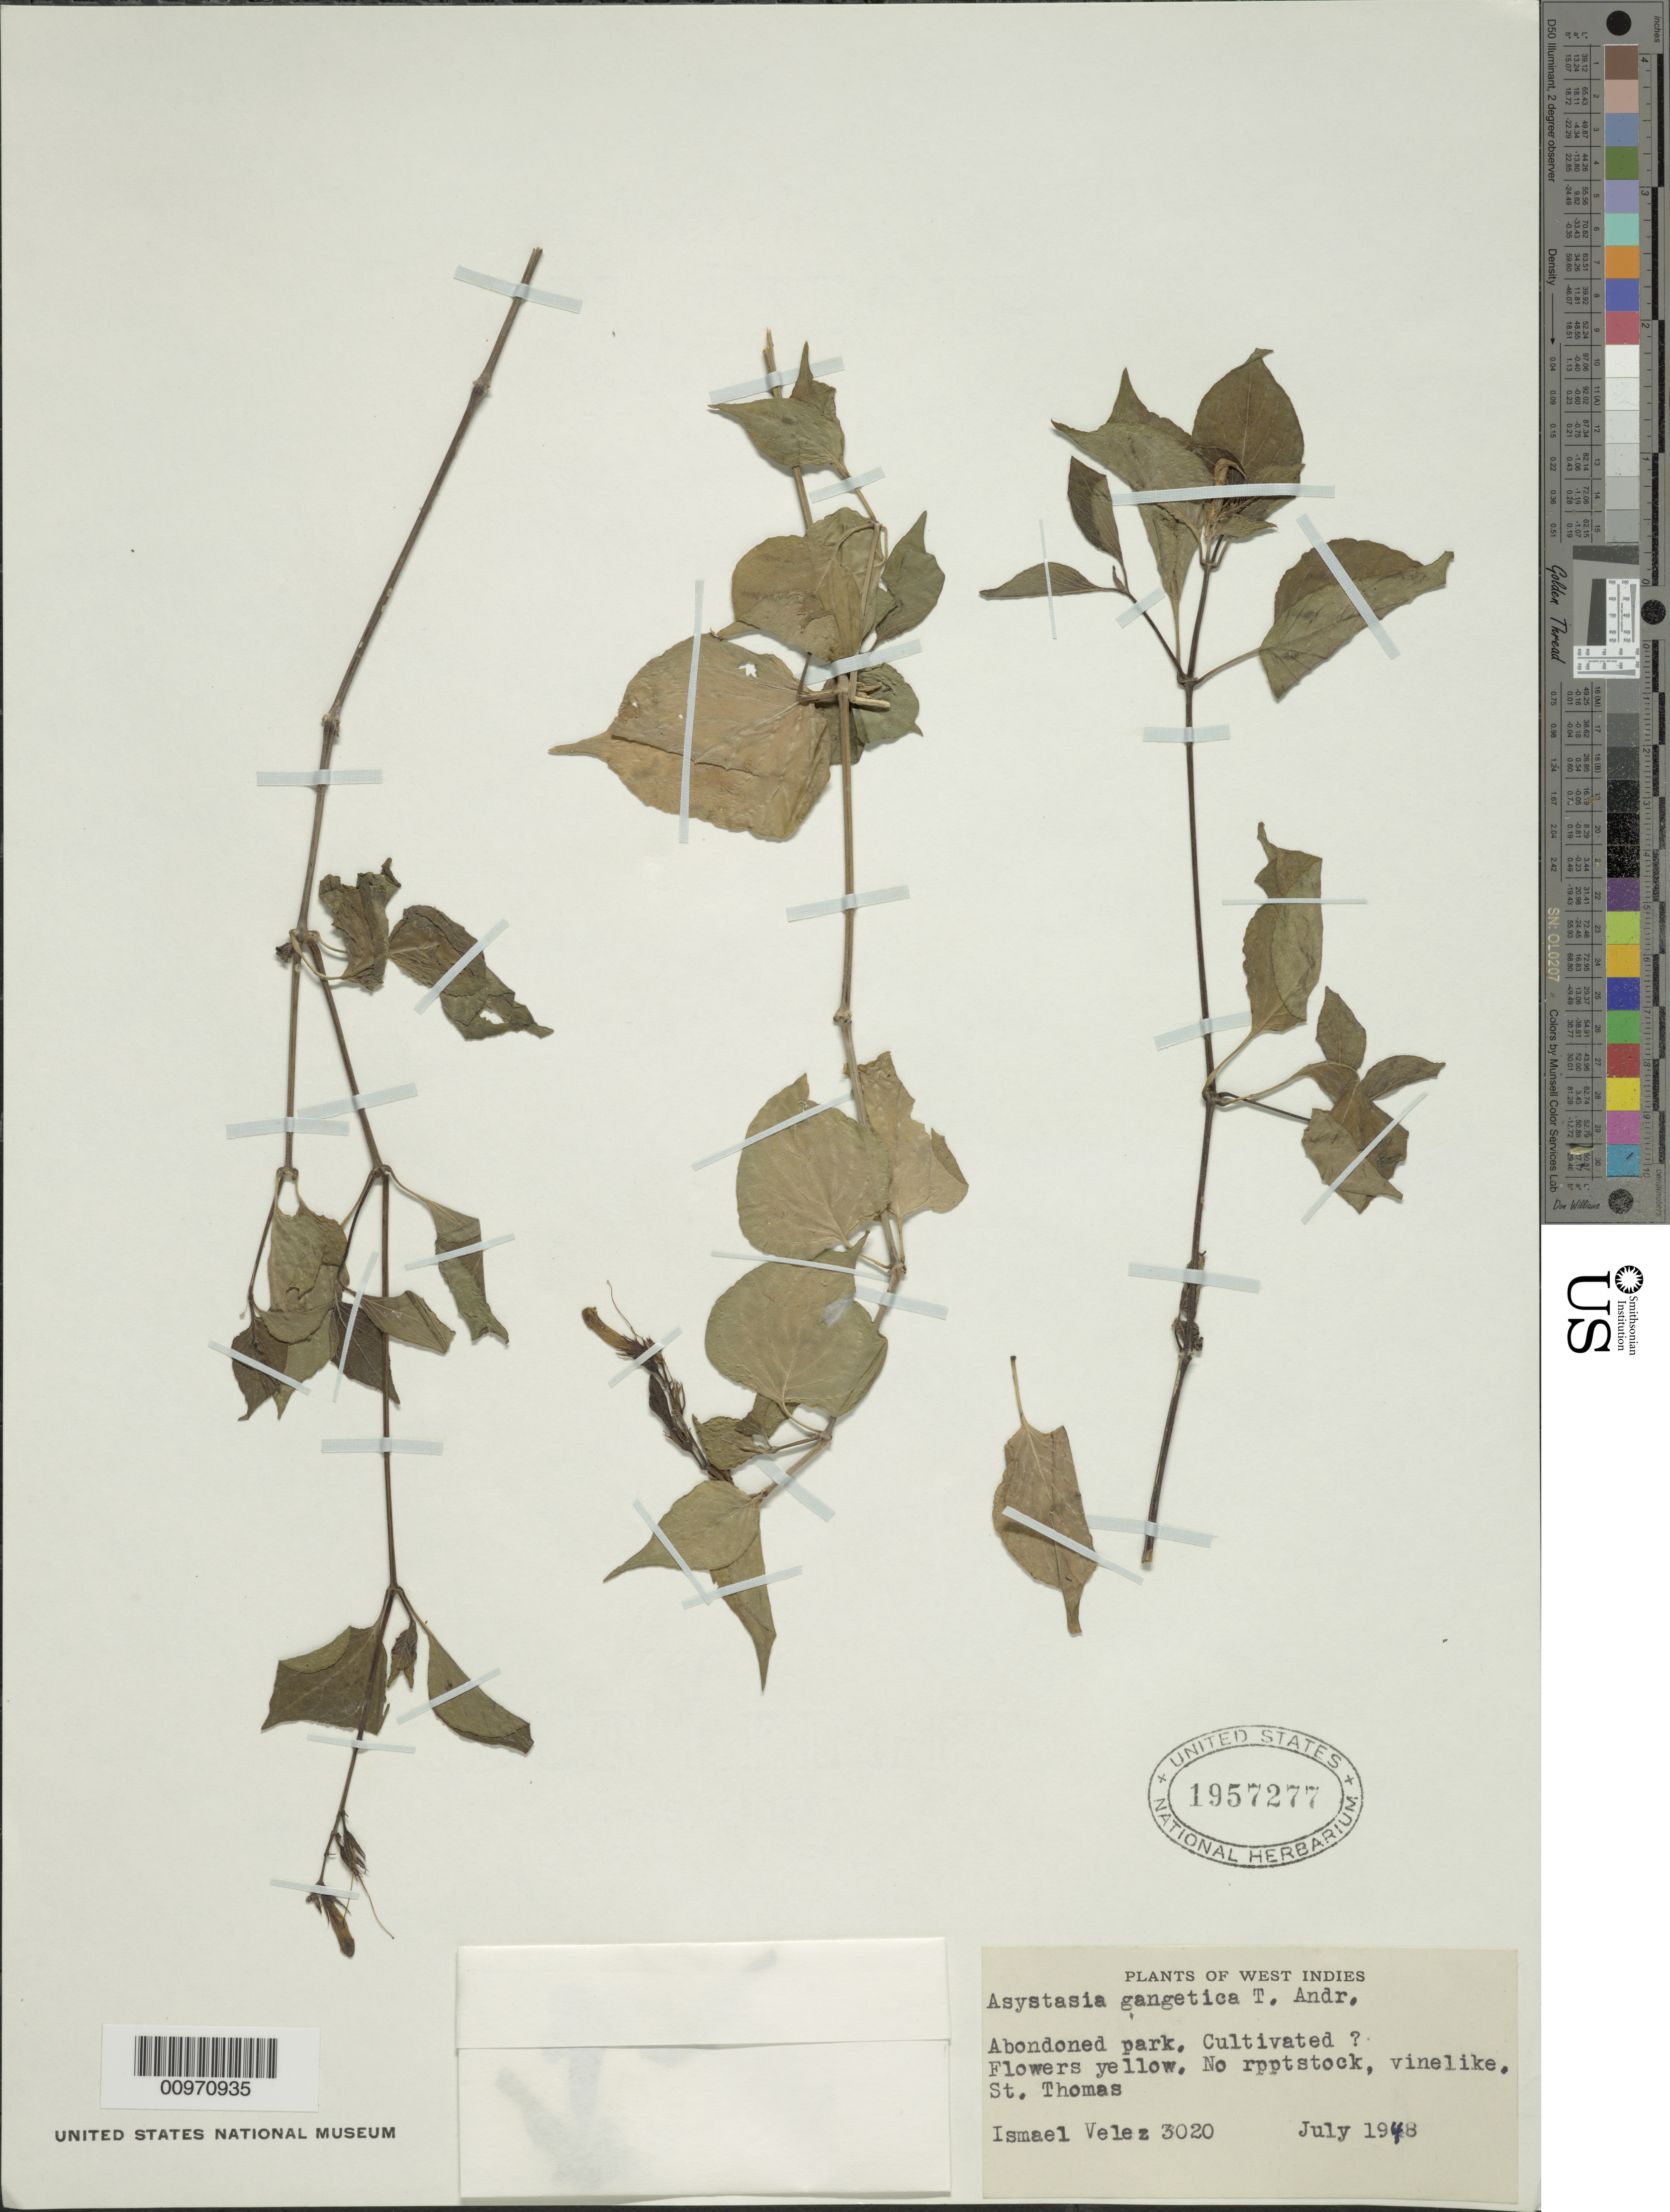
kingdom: Plantae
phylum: Tracheophyta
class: Magnoliopsida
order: Lamiales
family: Acanthaceae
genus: Asystasia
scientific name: Asystasia gangetica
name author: (L.) T. Anderson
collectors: I. Velez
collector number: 3020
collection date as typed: Jul 1948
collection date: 1948-07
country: U.S. Virgin Islands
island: St. Thomas I.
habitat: Abandoned park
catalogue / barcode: US 1957277